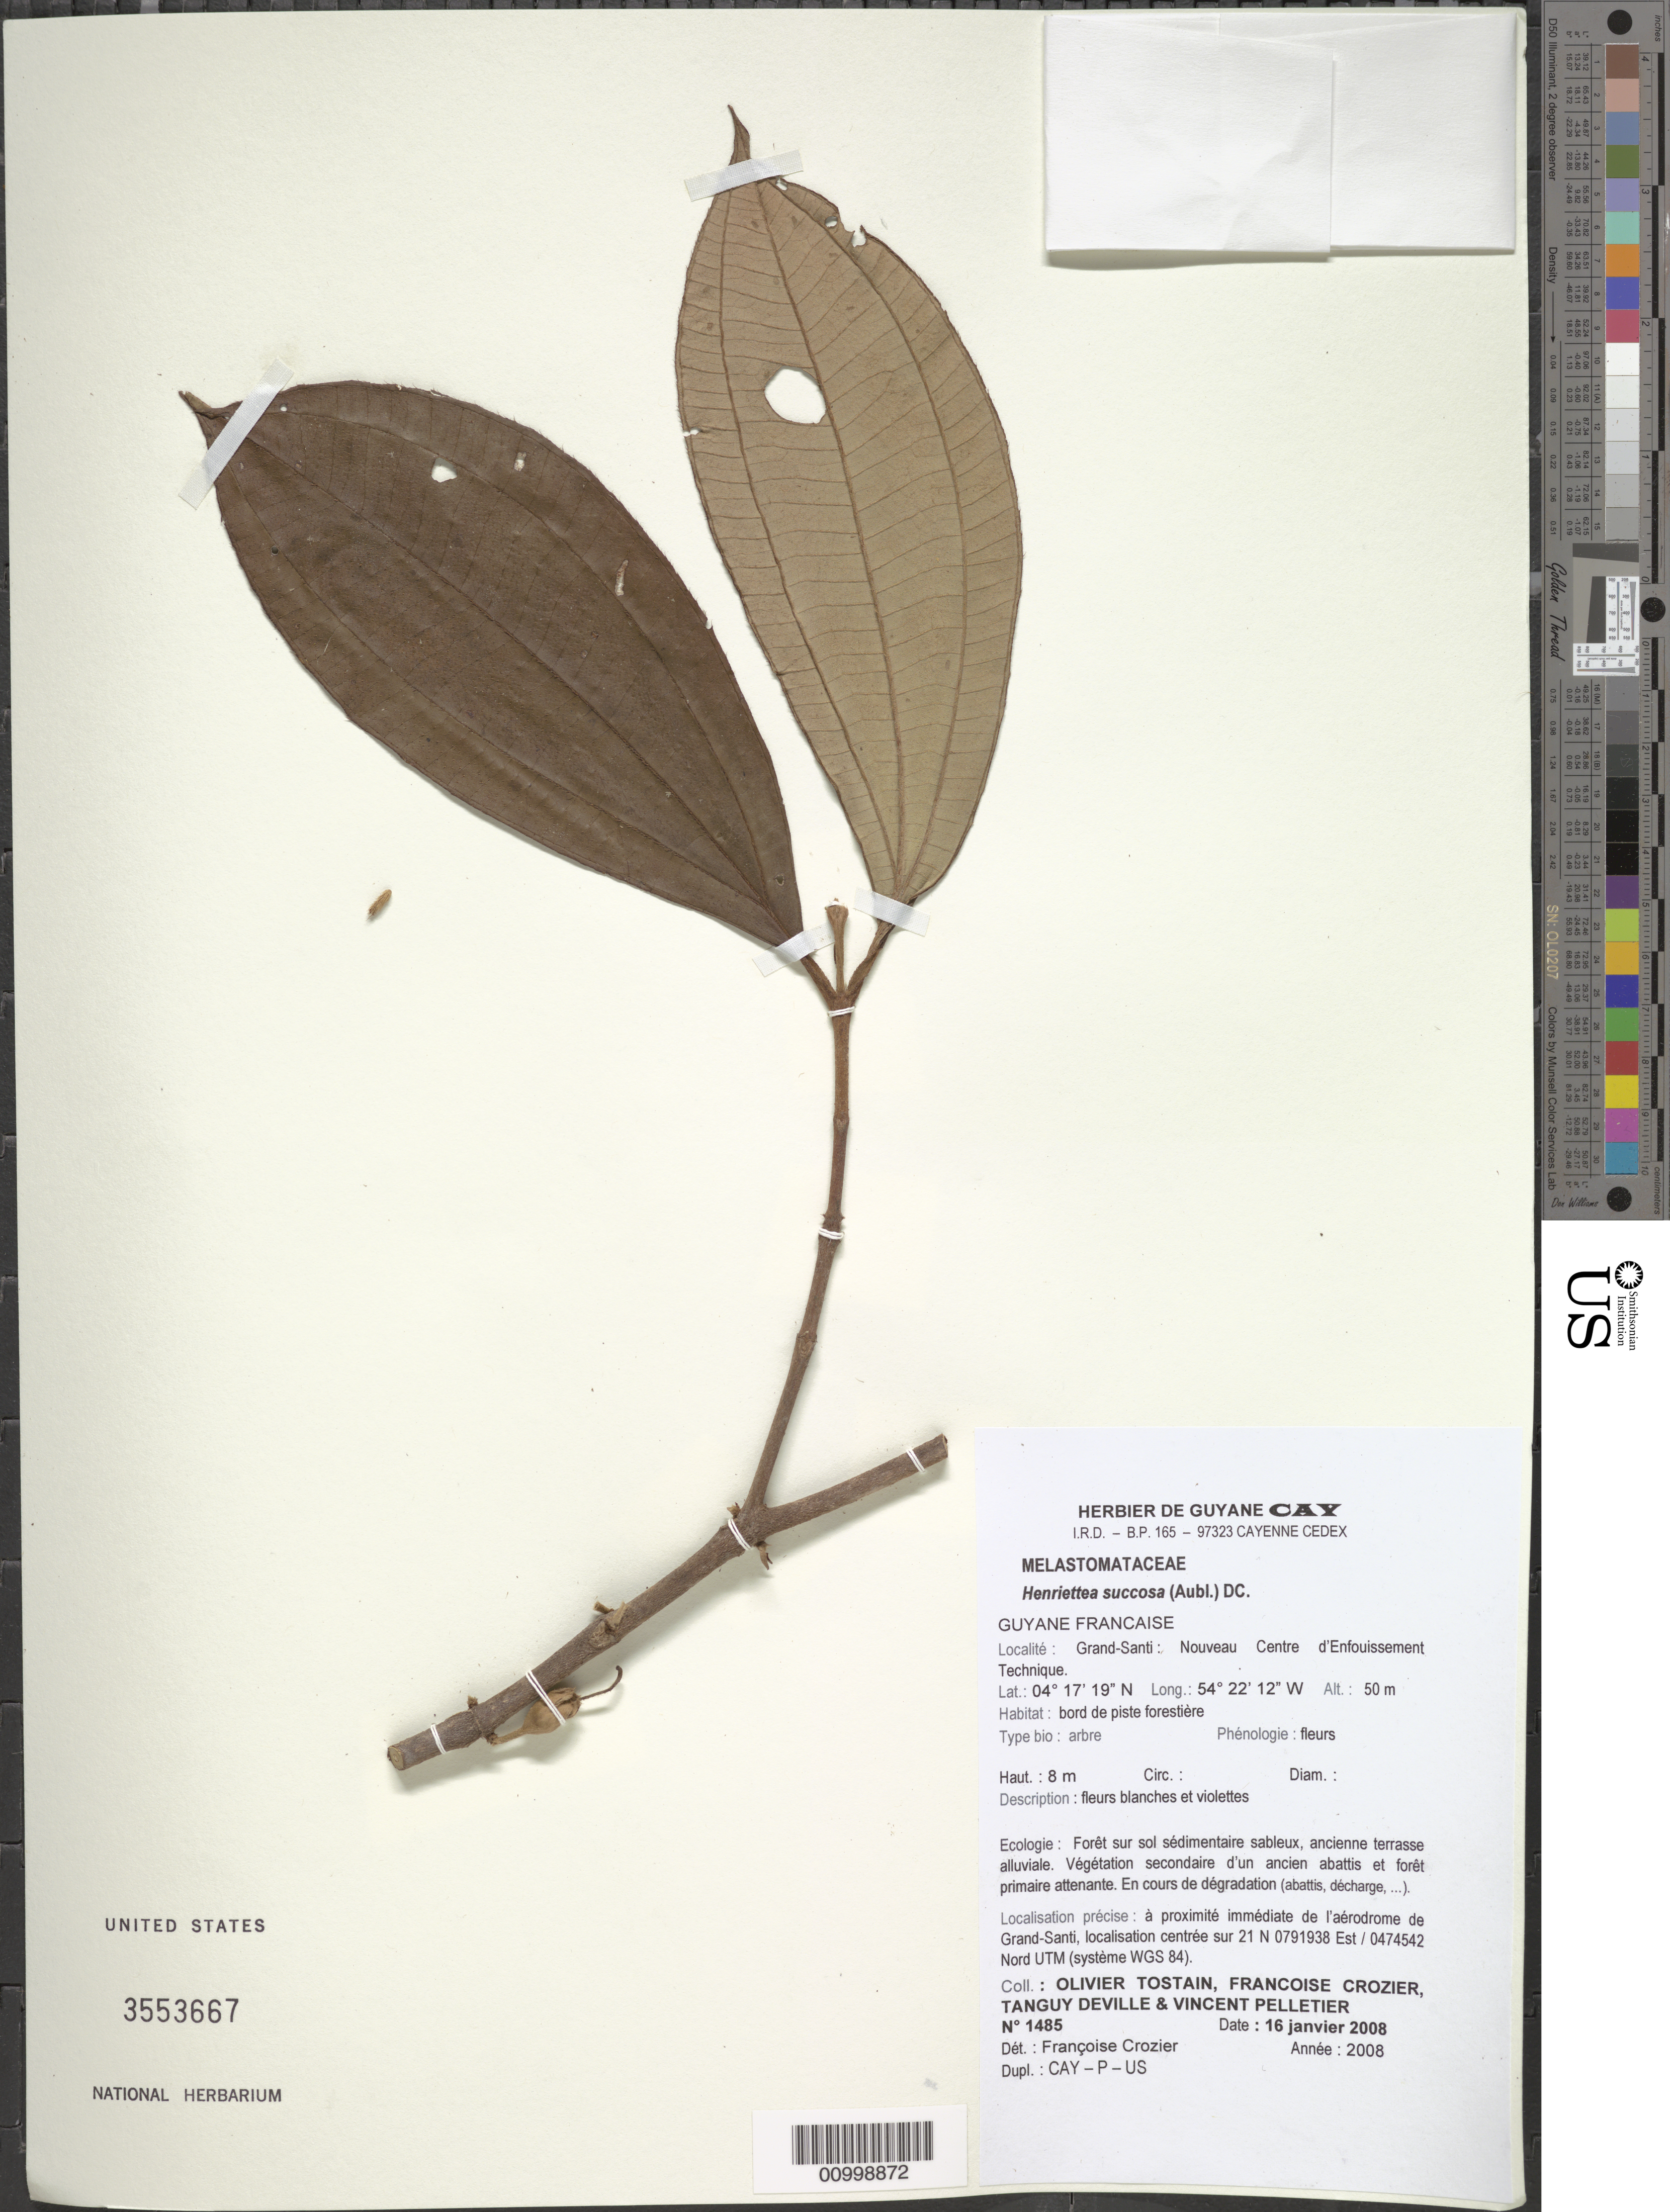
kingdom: Plantae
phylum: Tracheophyta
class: Magnoliopsida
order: Myrtales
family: Melastomataceae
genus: Henriettea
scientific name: Henriettea succosa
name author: (Aubl.) DC.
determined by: Crozier, F.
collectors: O. Tostain, F. Crozier, T. Deville & V. Pelletier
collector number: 1485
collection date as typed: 16-Jan-08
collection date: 2008-01-16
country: French Guiana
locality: Grand-Santi: Nouveau Centre d'Enfouissement Technique; a proximite immediate de l'aerodrome de Grand-Santi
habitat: Bord de piste forestiere. Foret sur sol sedimentaire sableux, ancienne terrasse alluviale. Veg secondaire d'un ancien abattis et foret primaire attena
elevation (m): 50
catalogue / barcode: US 3553667